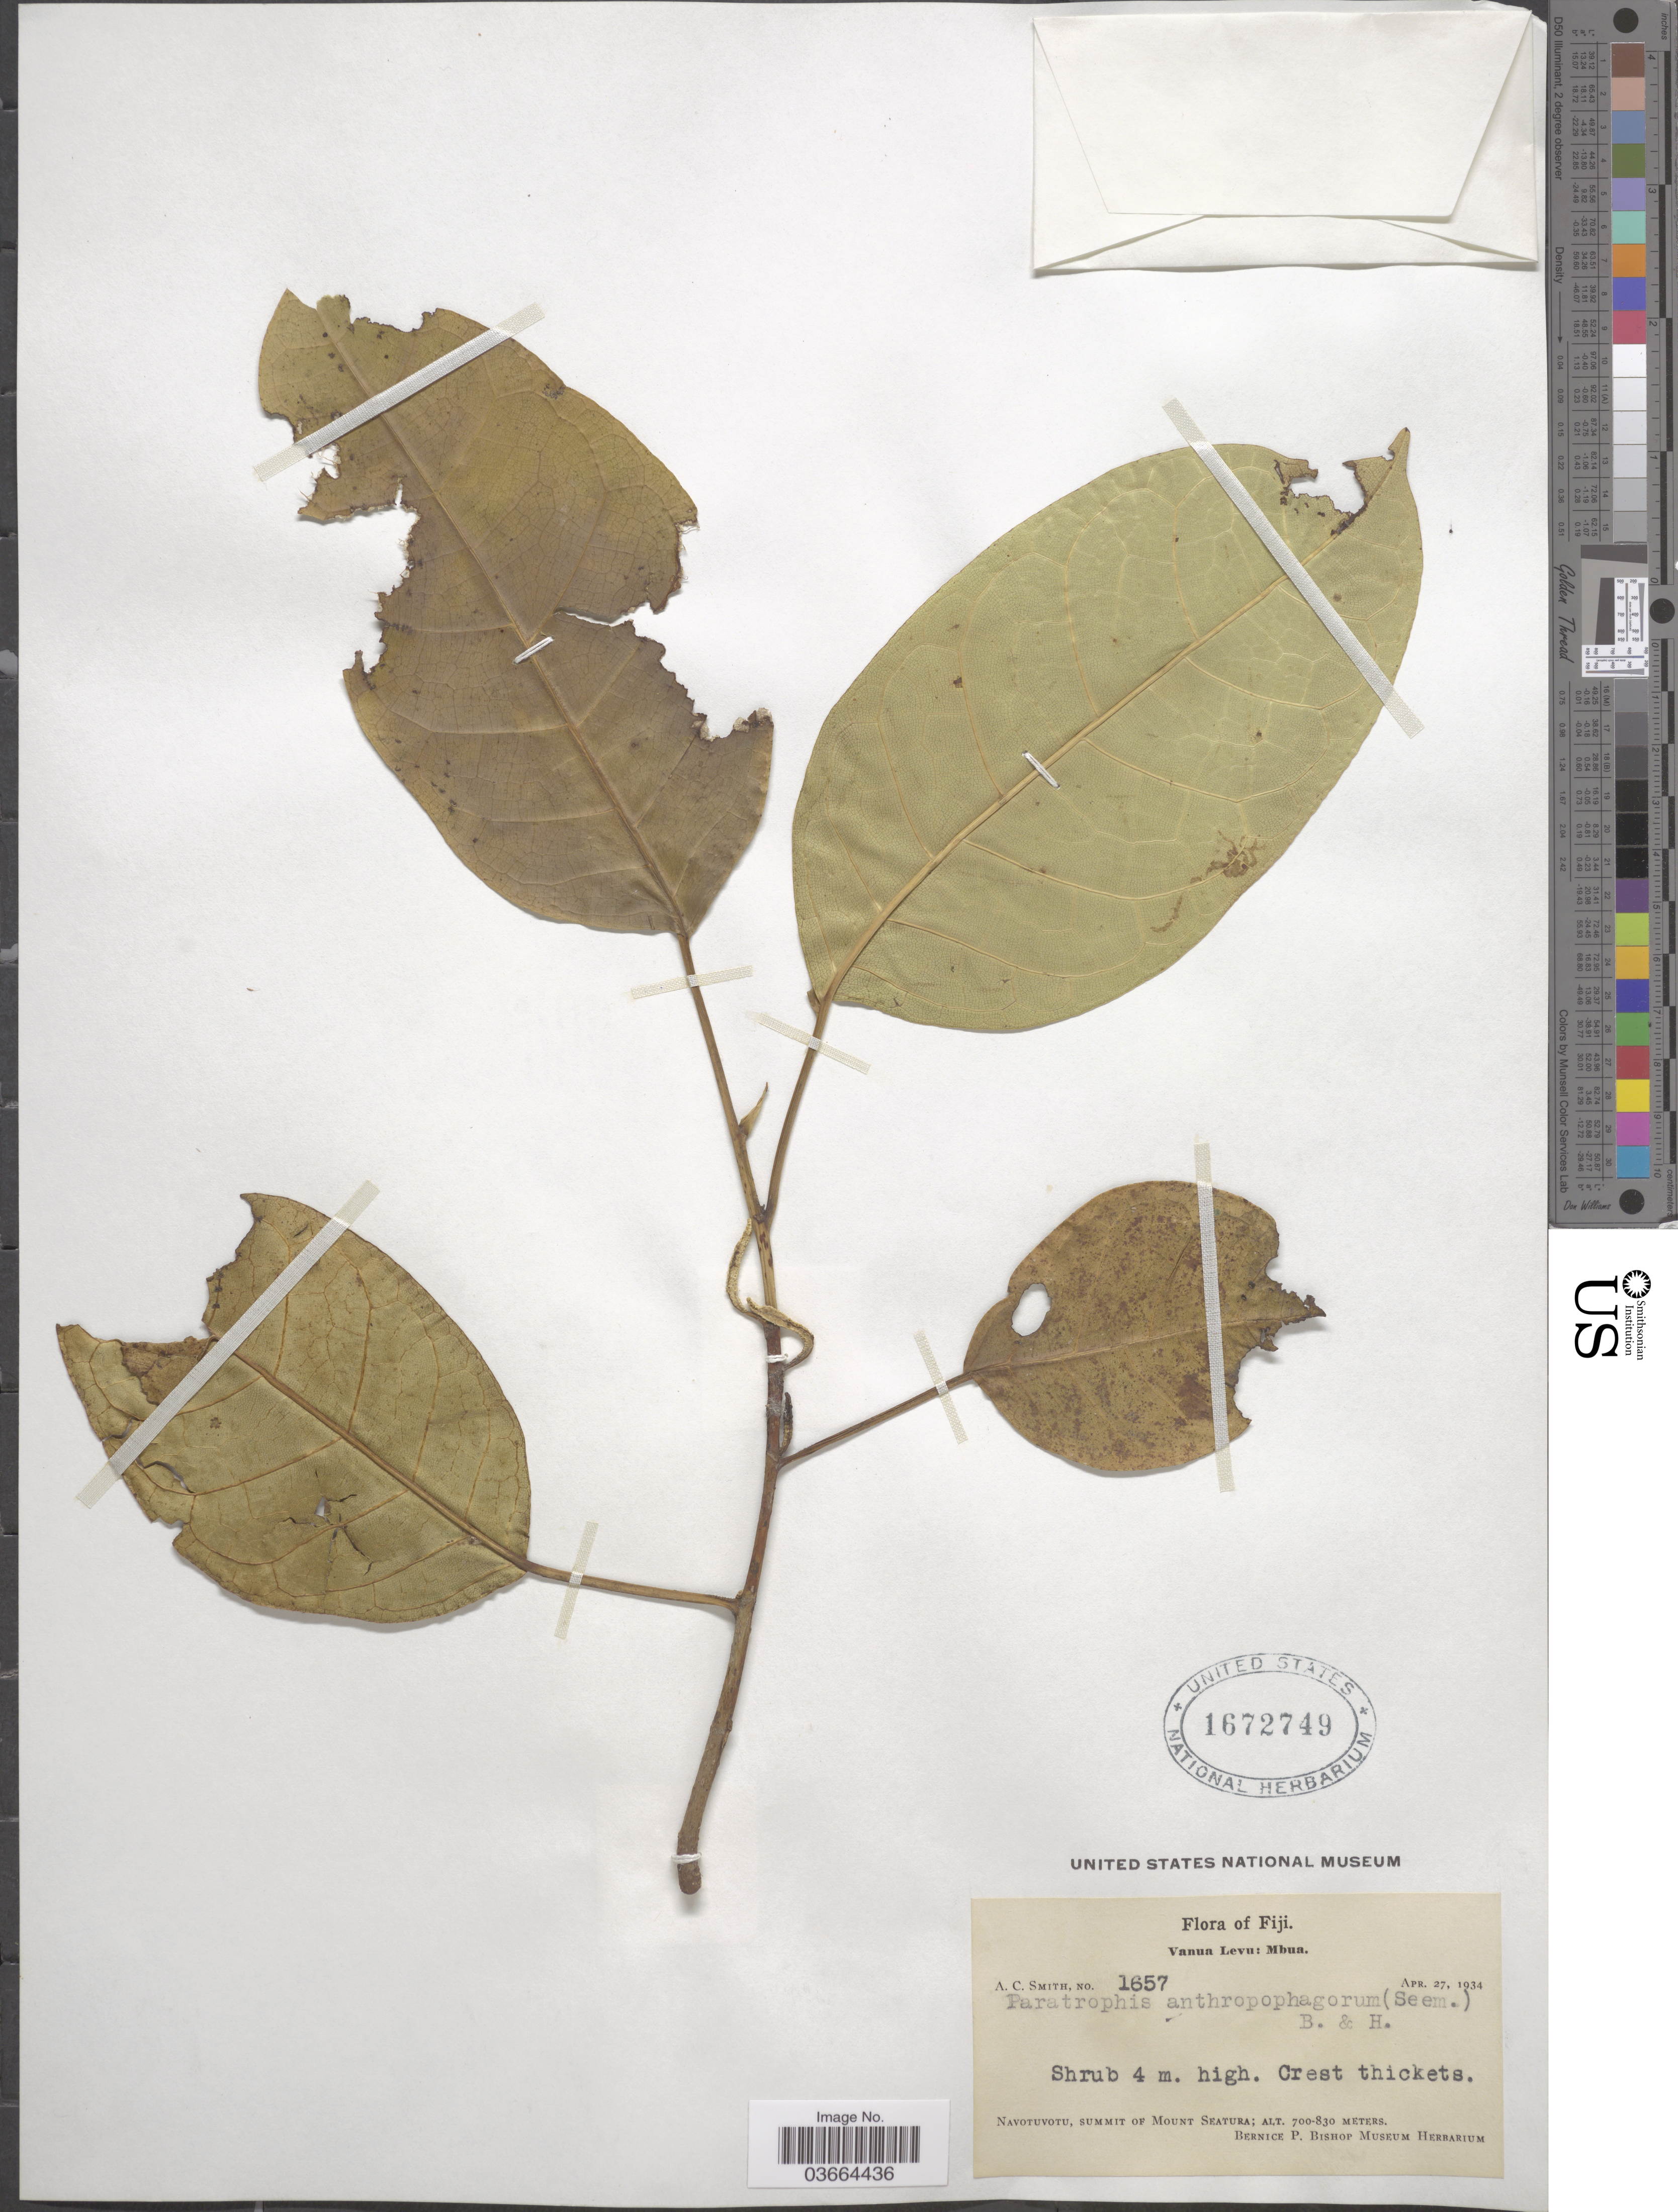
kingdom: Plantae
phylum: Tracheophyta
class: Magnoliopsida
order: Rosales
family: Moraceae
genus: Paratrophis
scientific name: Paratrophis anthropophagorum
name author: (Seem.) Benth. & Hook. f. ex Drake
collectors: A. C. Smith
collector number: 1657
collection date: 1934-04-27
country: Fiji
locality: Vanua Levu: Mbua. Navotuvotu, summit of Mount Seatura.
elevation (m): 700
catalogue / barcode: US 1672749